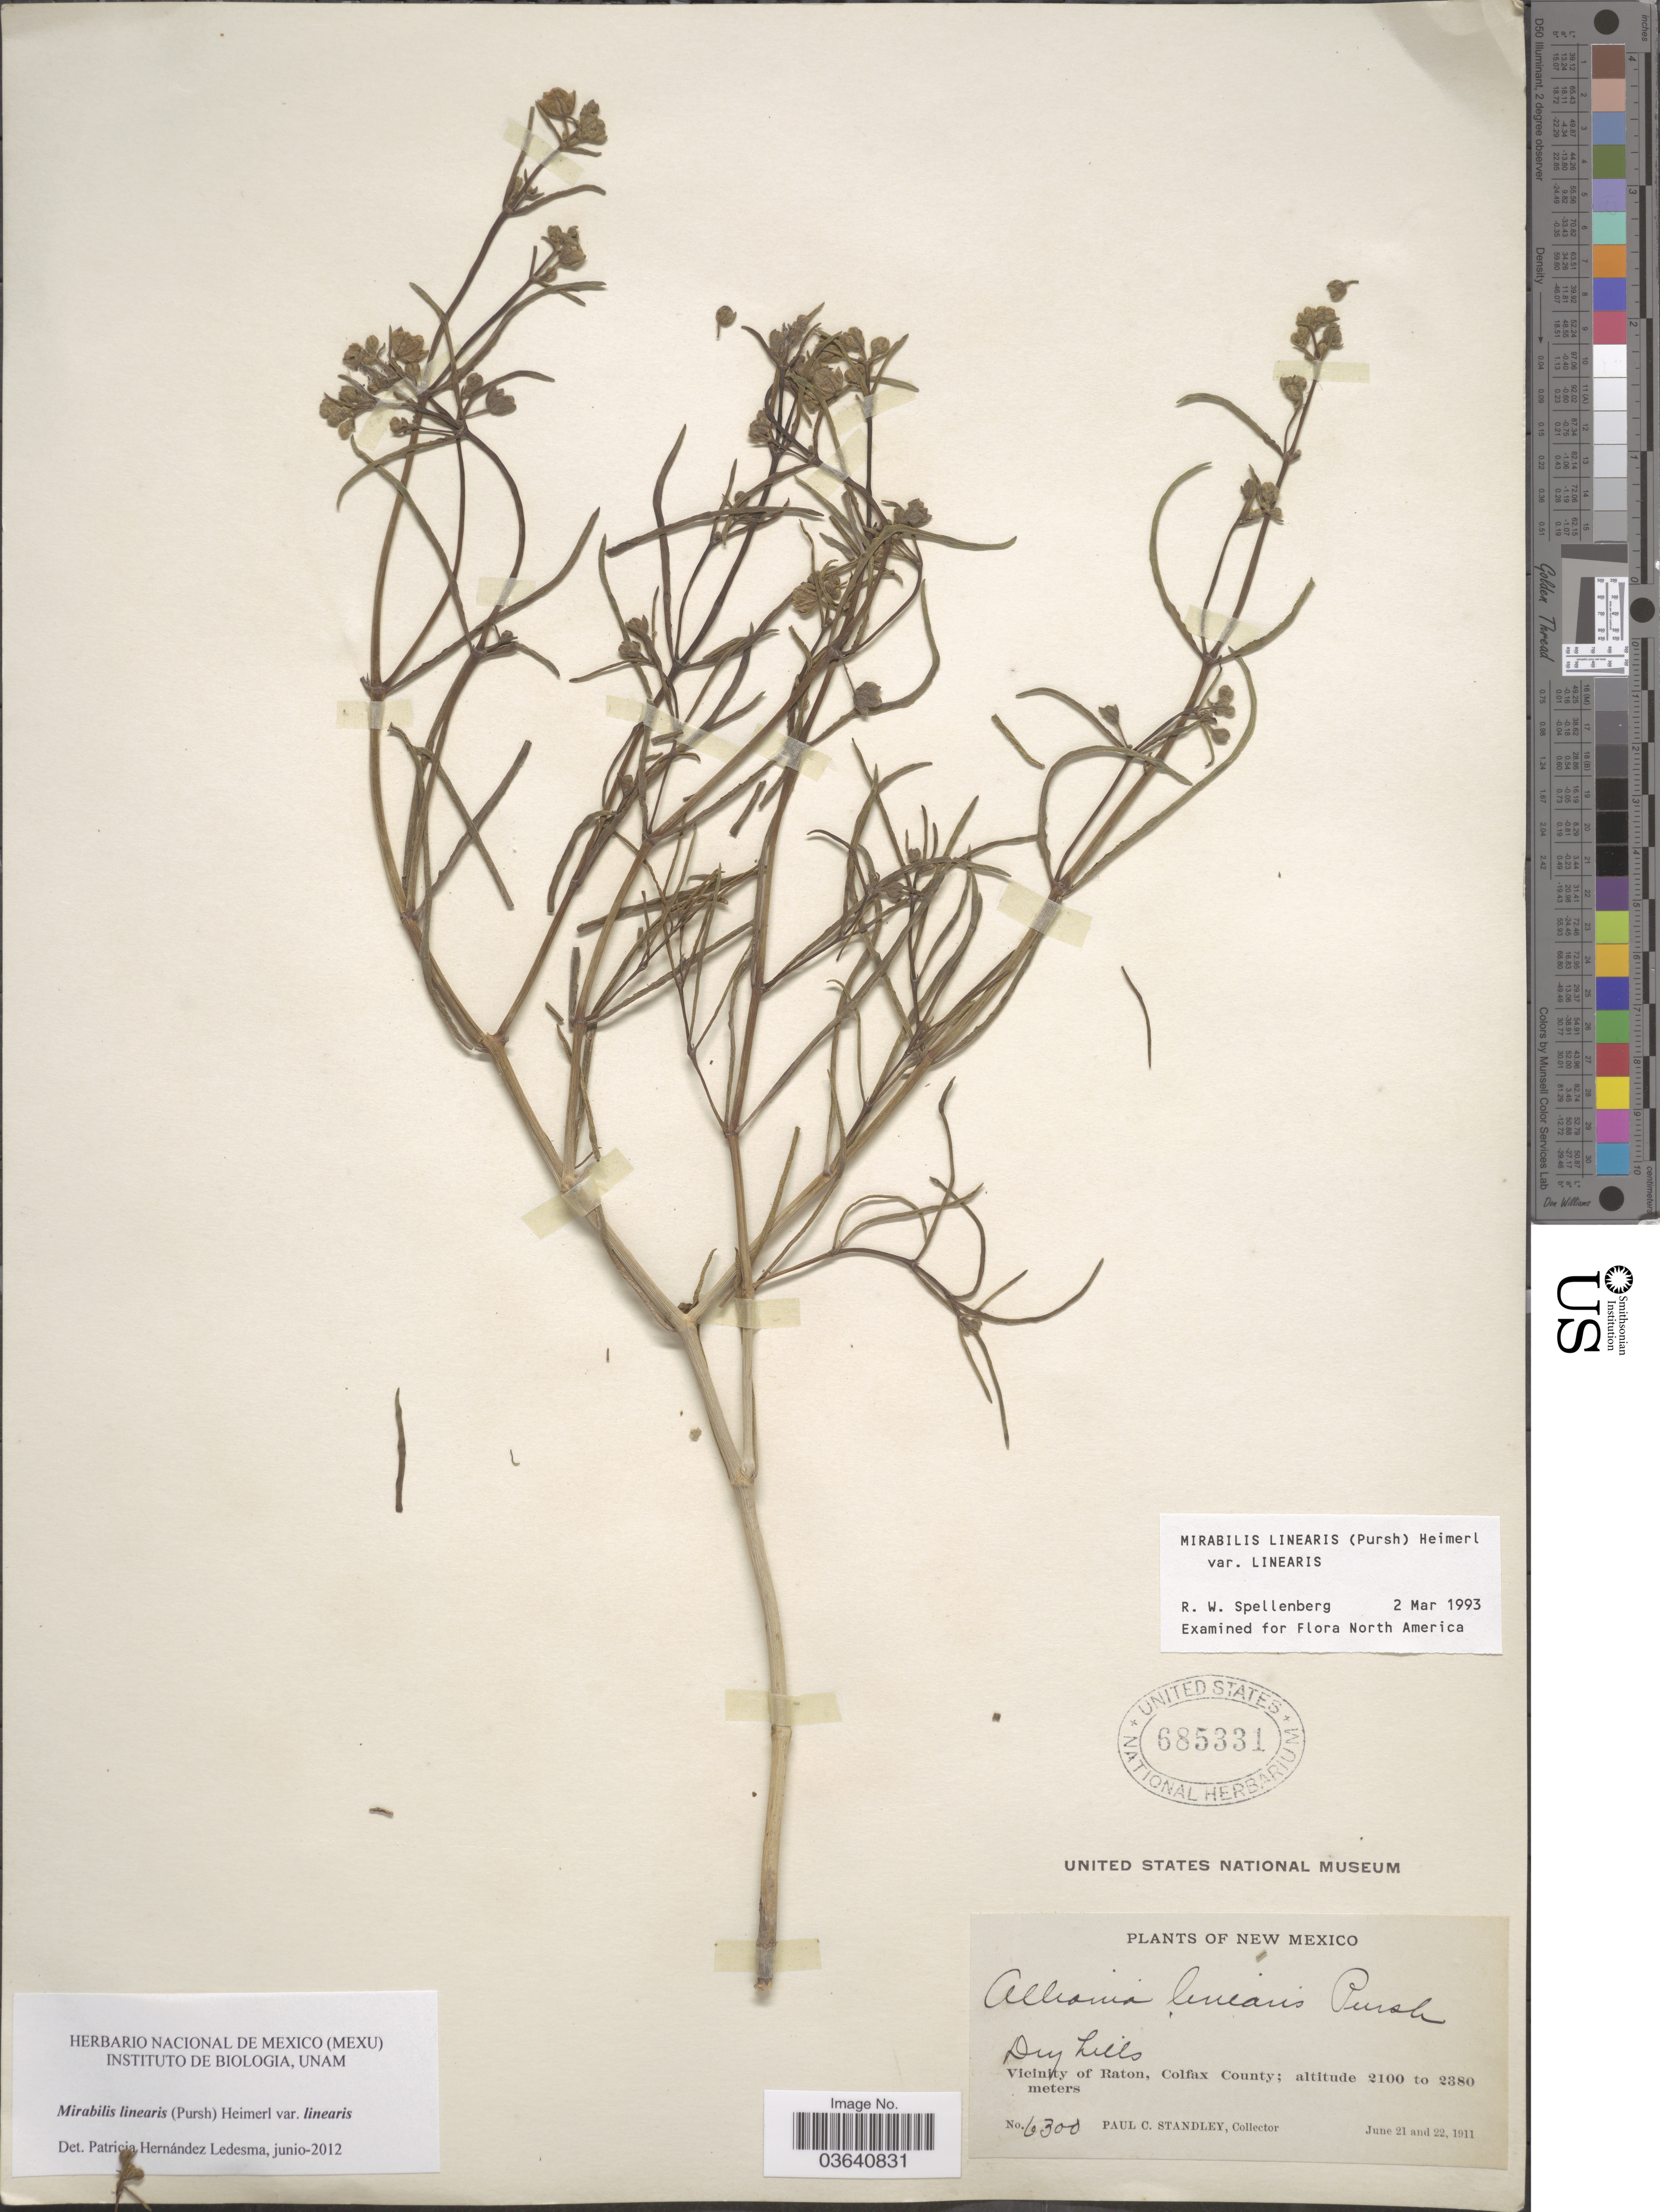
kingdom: Plantae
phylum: Tracheophyta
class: Magnoliopsida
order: Caryophyllales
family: Nyctaginaceae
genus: Mirabilis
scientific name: Mirabilis linearis var. linearis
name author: (Pursh) Heimerl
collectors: P. C. Standley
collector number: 6300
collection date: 1911-06-21/1911-06-22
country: United States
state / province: New Mexico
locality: Vicinity of Raton, Colfax County.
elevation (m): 2100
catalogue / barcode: US 685331